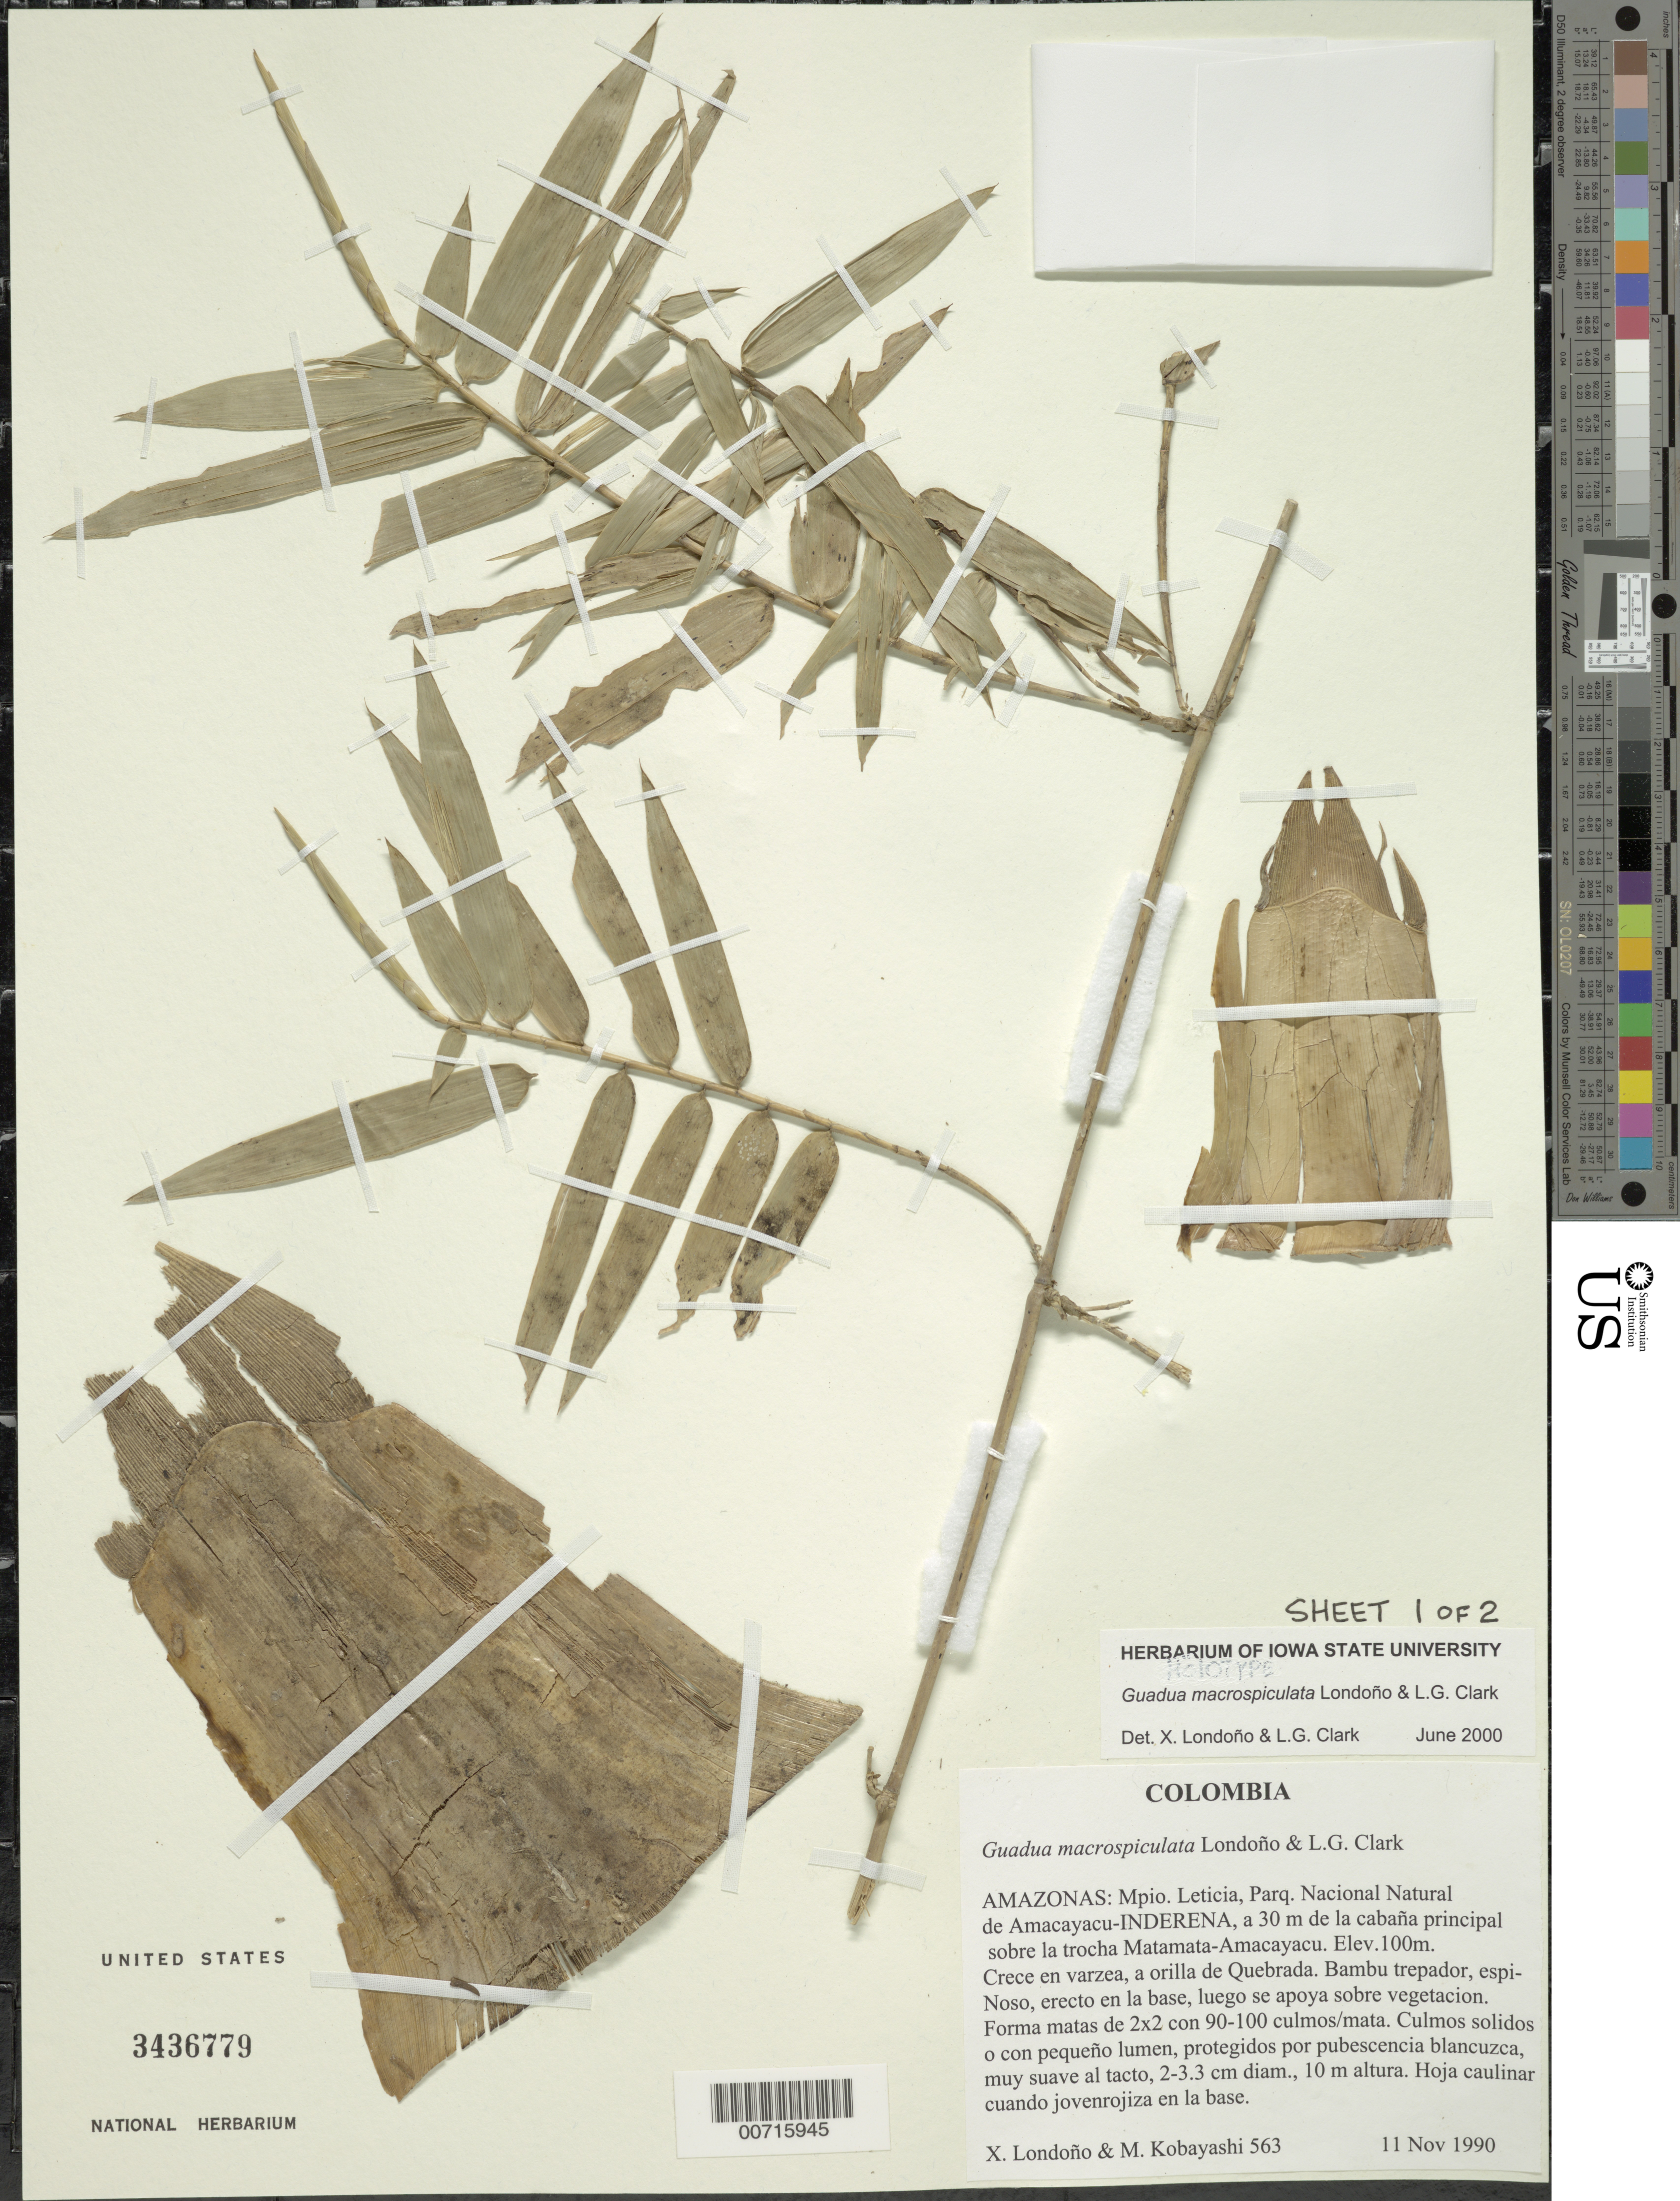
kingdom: Plantae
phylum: Tracheophyta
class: Liliopsida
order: Poales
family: Poaceae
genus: Guadua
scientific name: Guadua macrospiculata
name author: Londoño & L.G. Clark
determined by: Londoño, X.; Clark, L. G.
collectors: X. Londoño & M. Kobayashi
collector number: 563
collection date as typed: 11 Nov 1990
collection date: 1990-11-11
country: Colombia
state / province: Amazônas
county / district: Leticia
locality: Parque Nacional Natural de Amacayacu-INDERENA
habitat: a 30 m de la cabaña principal sobre la tocha Matamata-Amacayacu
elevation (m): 100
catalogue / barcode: US 3436779